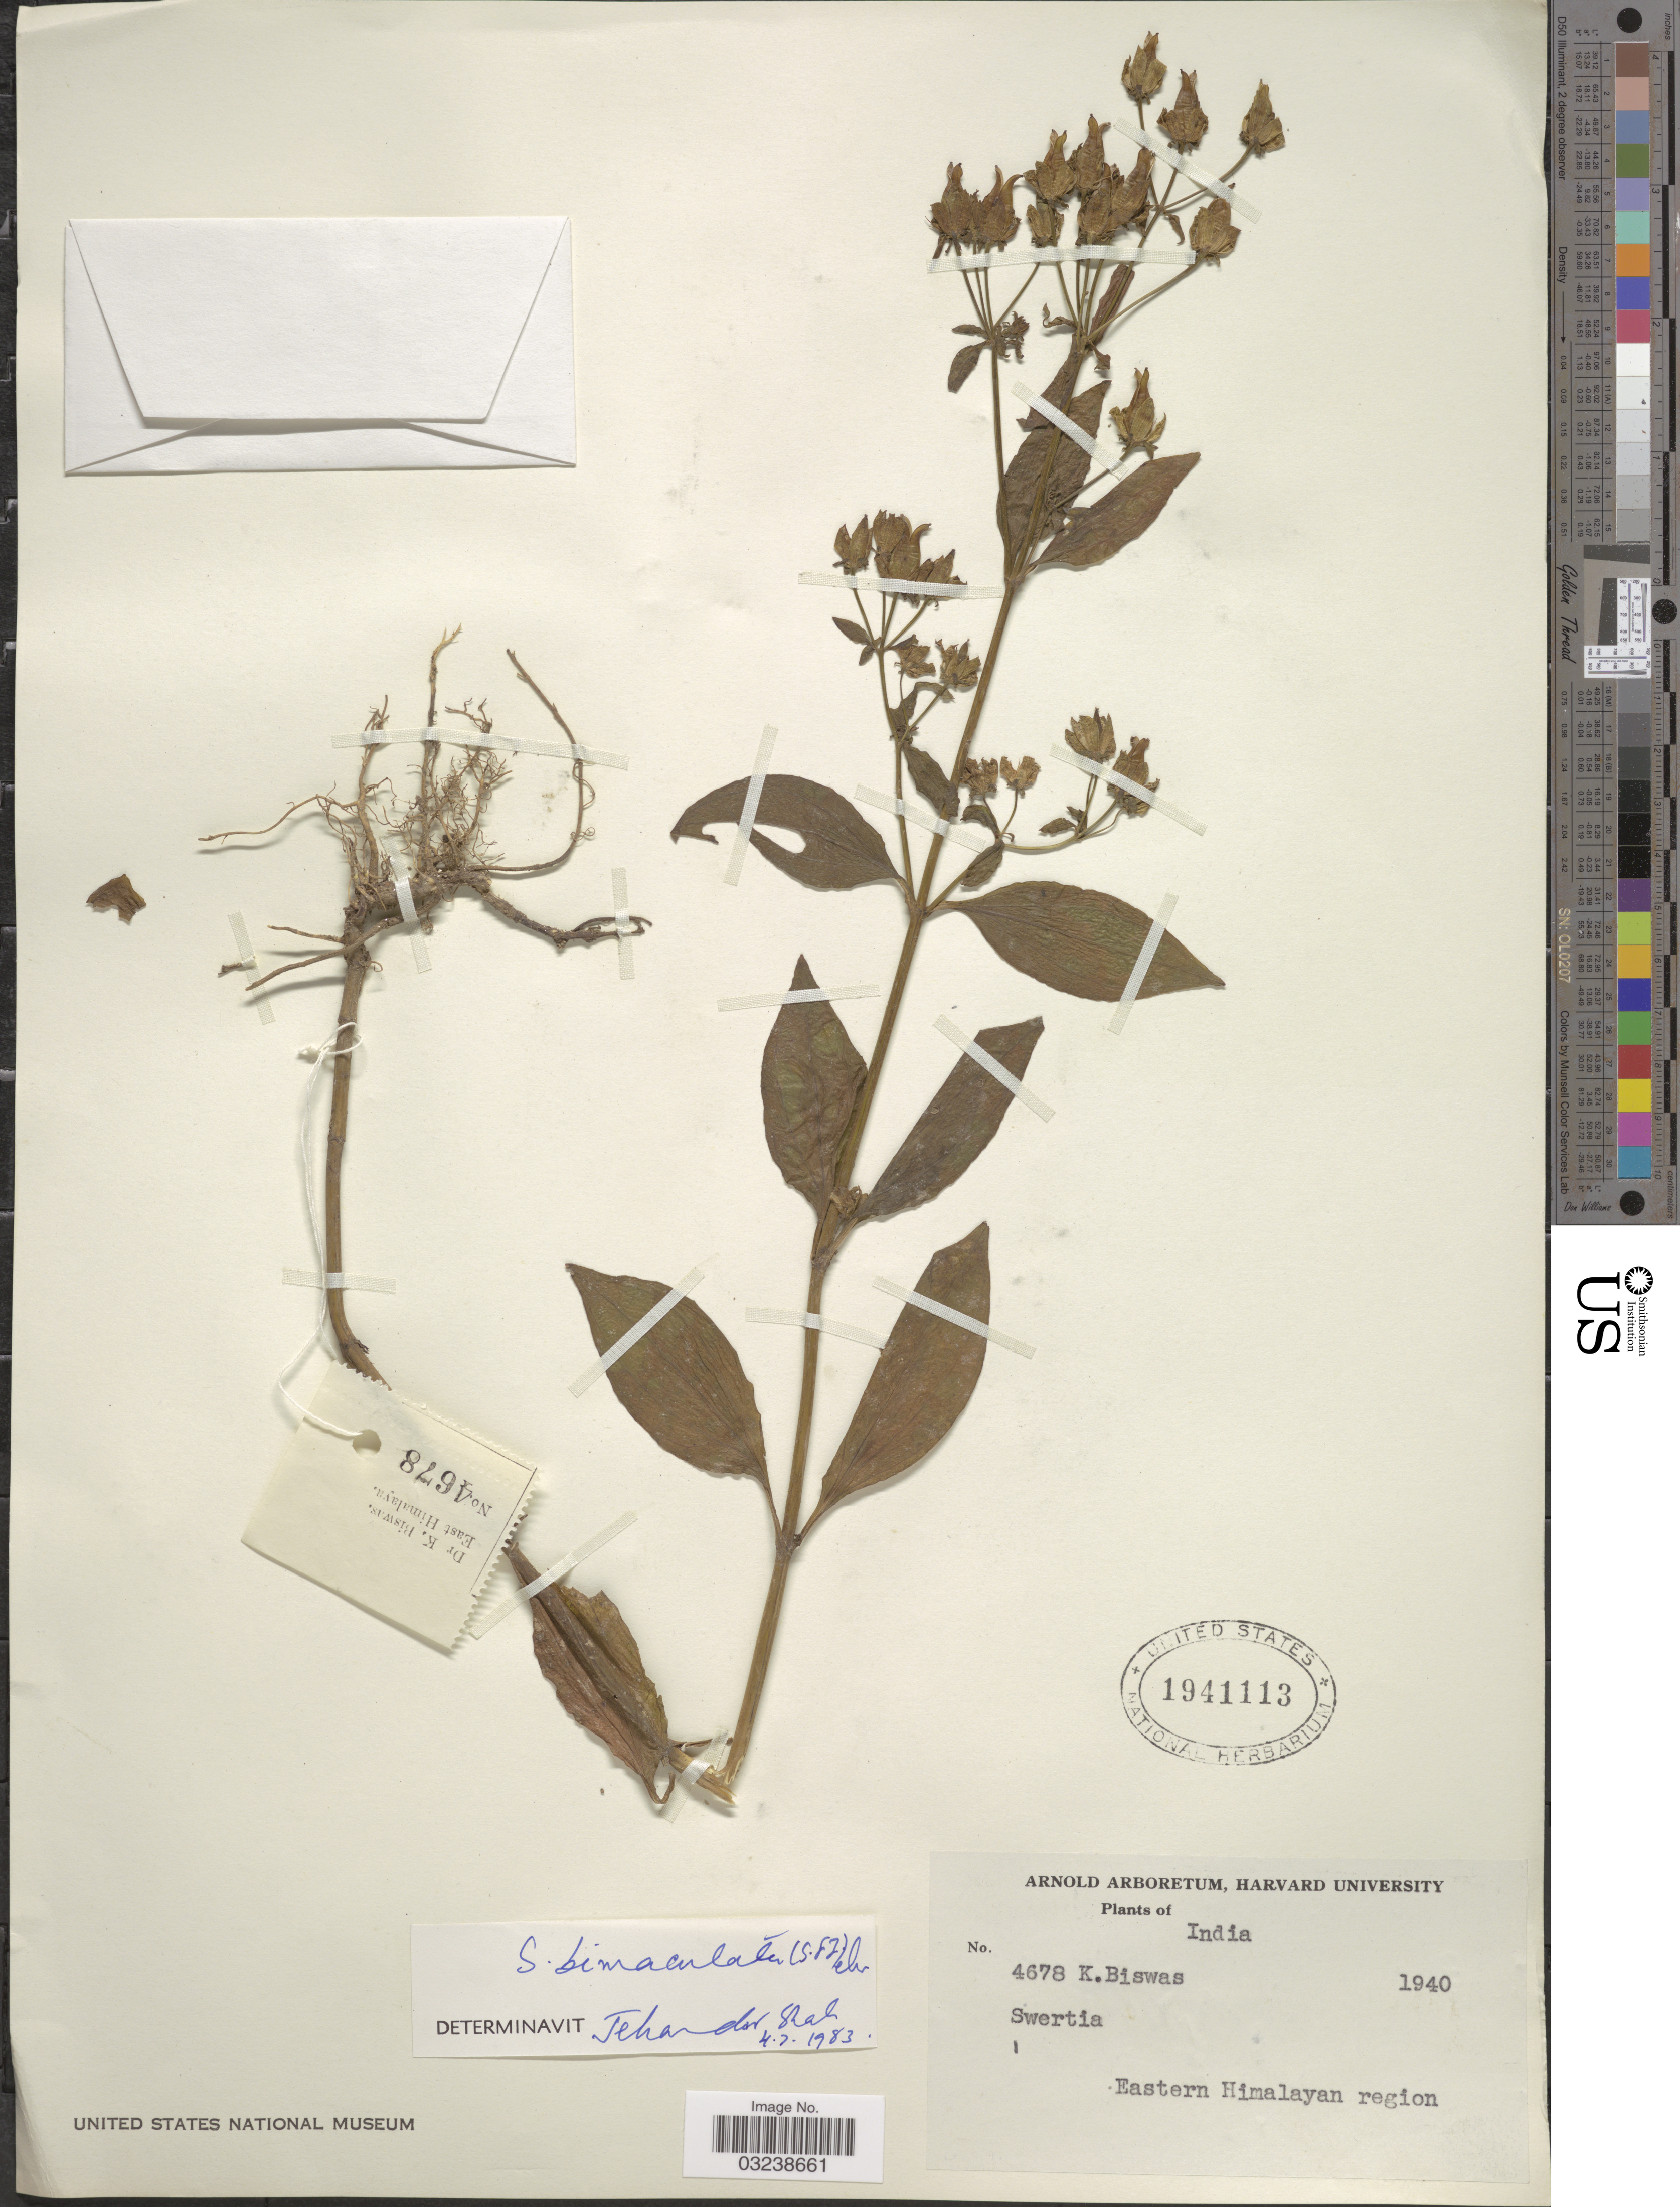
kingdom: Plantae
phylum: Tracheophyta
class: Magnoliopsida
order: Gentianales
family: Gentianaceae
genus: Swertia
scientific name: Swertia bimaculata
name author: (Siebold & Zucc.) Hook. f. & Thomson ex C.B. Clarke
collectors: K. Biswas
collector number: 4678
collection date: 1940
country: India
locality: Eastern Himalaya region.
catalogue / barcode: US 1941113